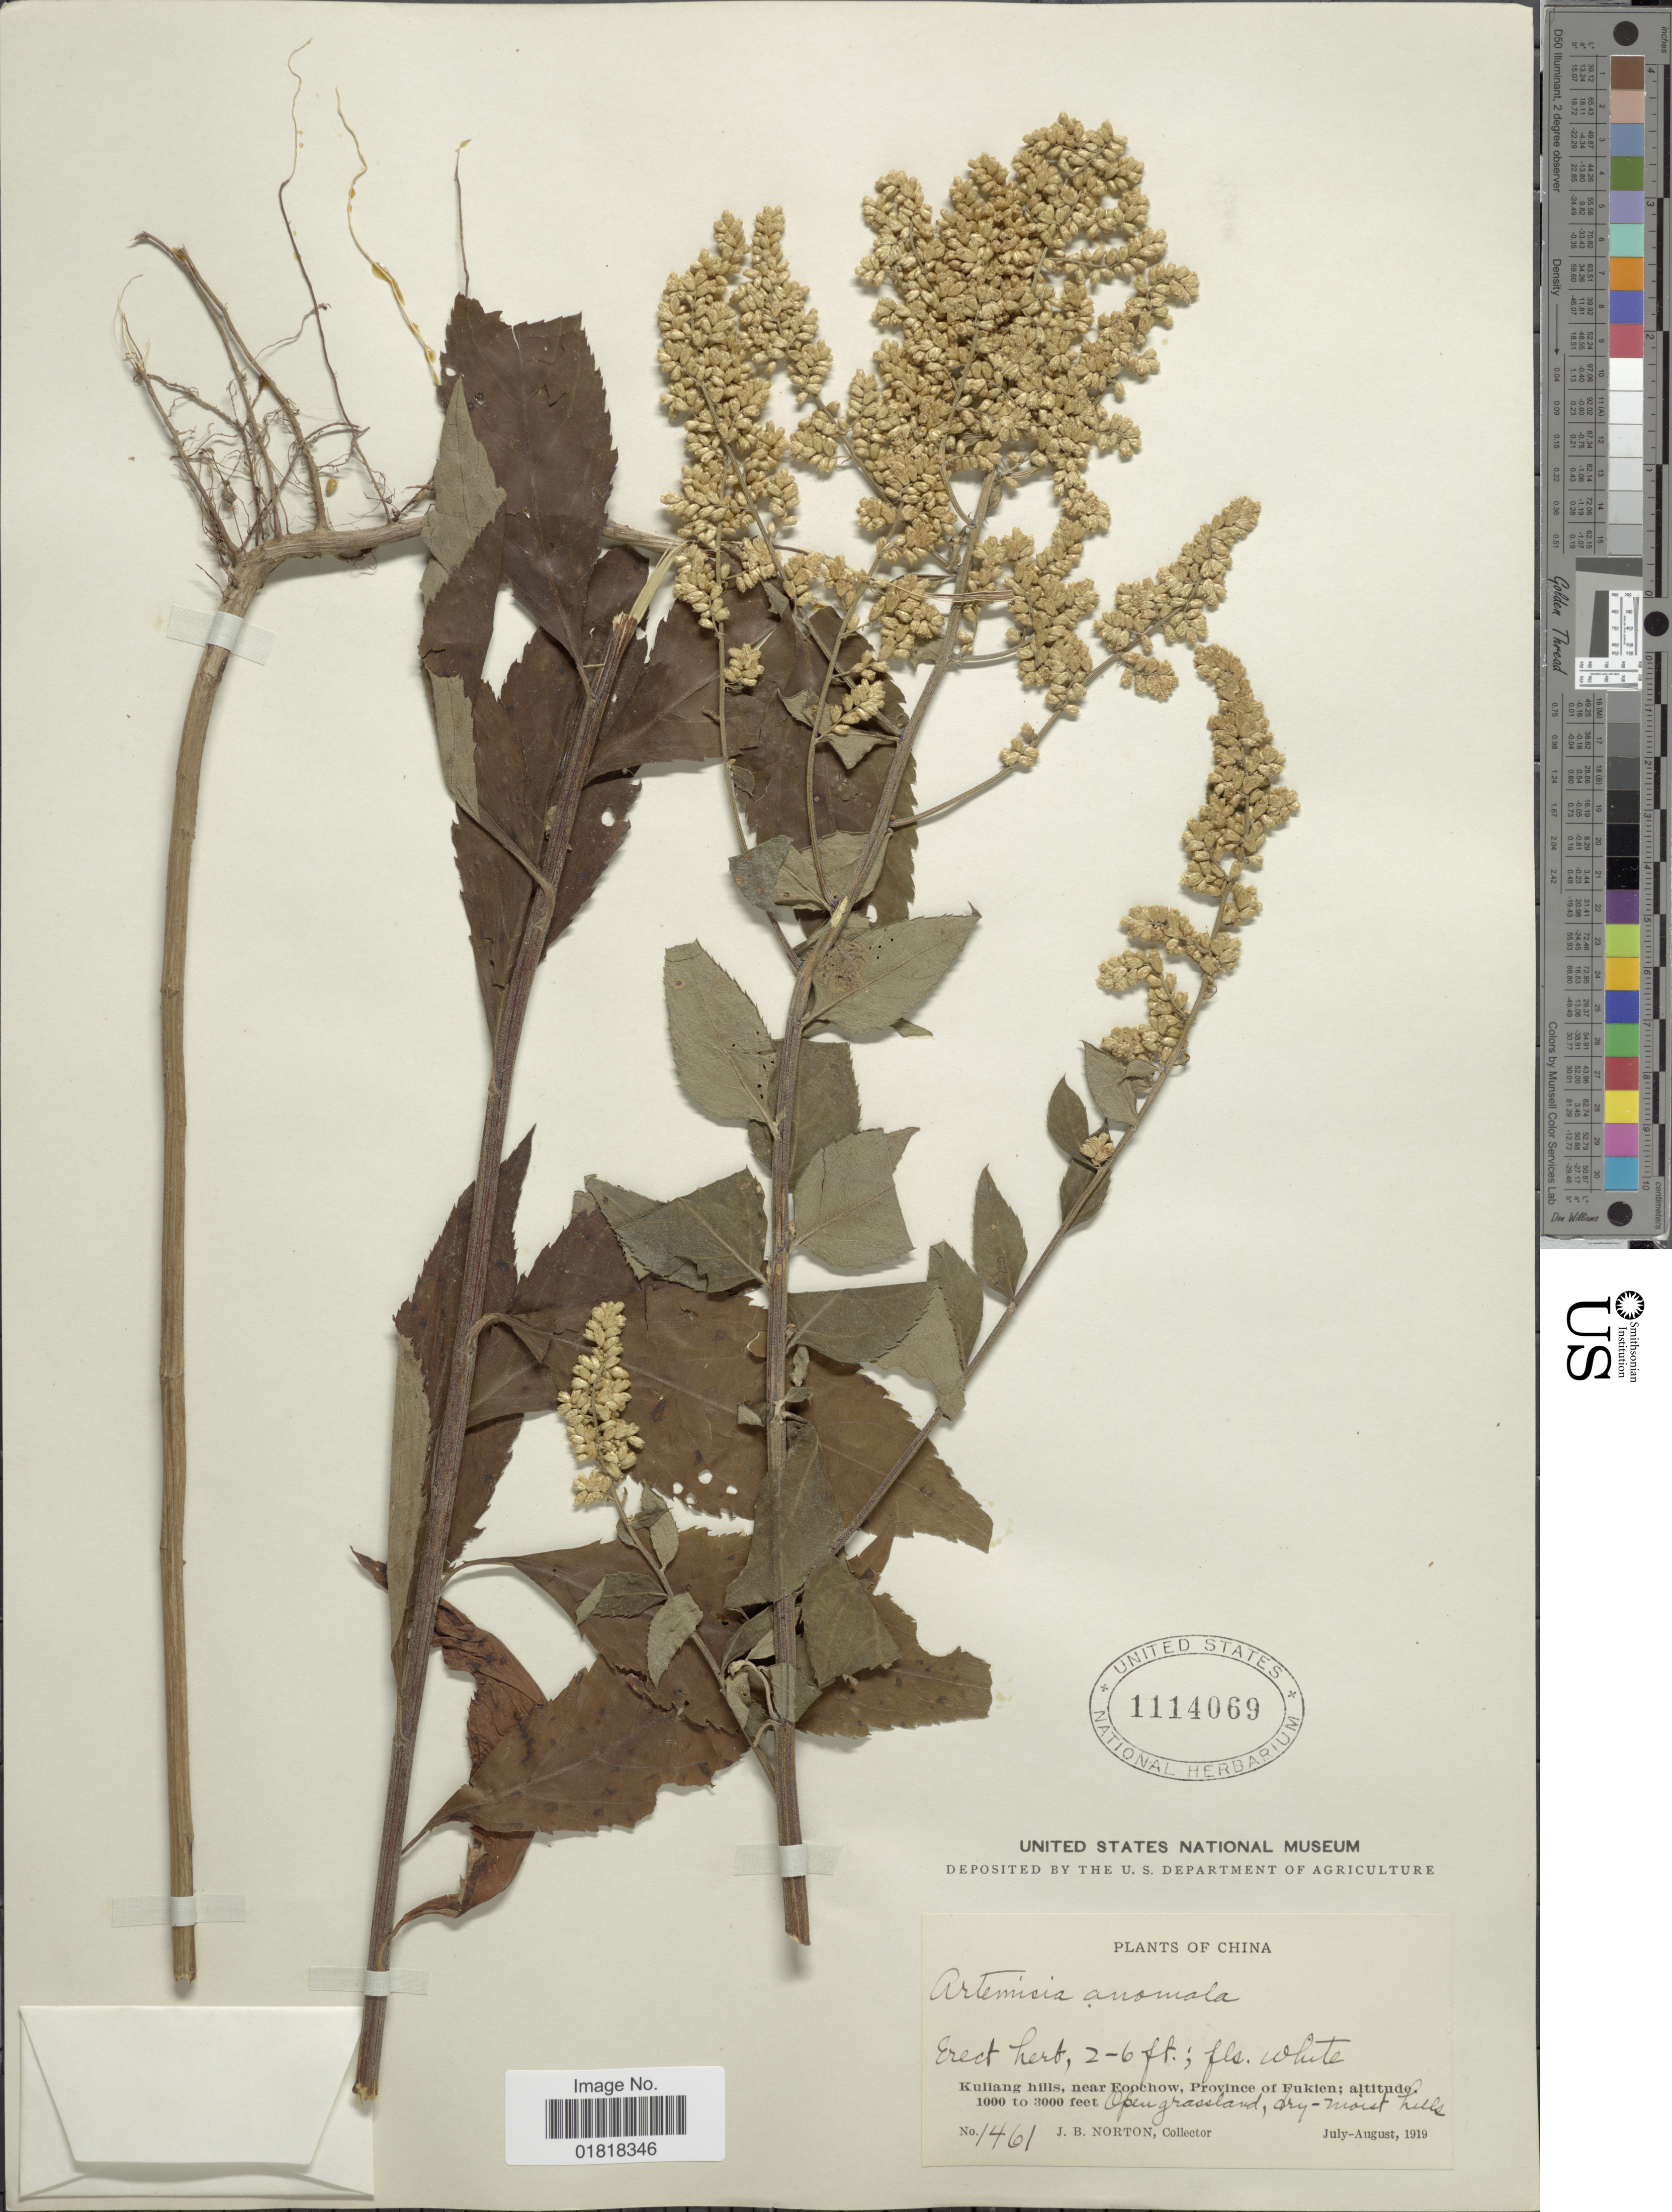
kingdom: Plantae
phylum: Tracheophyta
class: Magnoliopsida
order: Asterales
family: Asteraceae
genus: Artemisia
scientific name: Artemisia anomala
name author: S. Moore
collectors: J. B. Norton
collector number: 1461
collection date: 1919-07/1919-08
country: China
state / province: Fujian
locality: Kuliang hills, near Foochow, open grassland, dry-moist hills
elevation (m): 305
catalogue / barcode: US 1114069